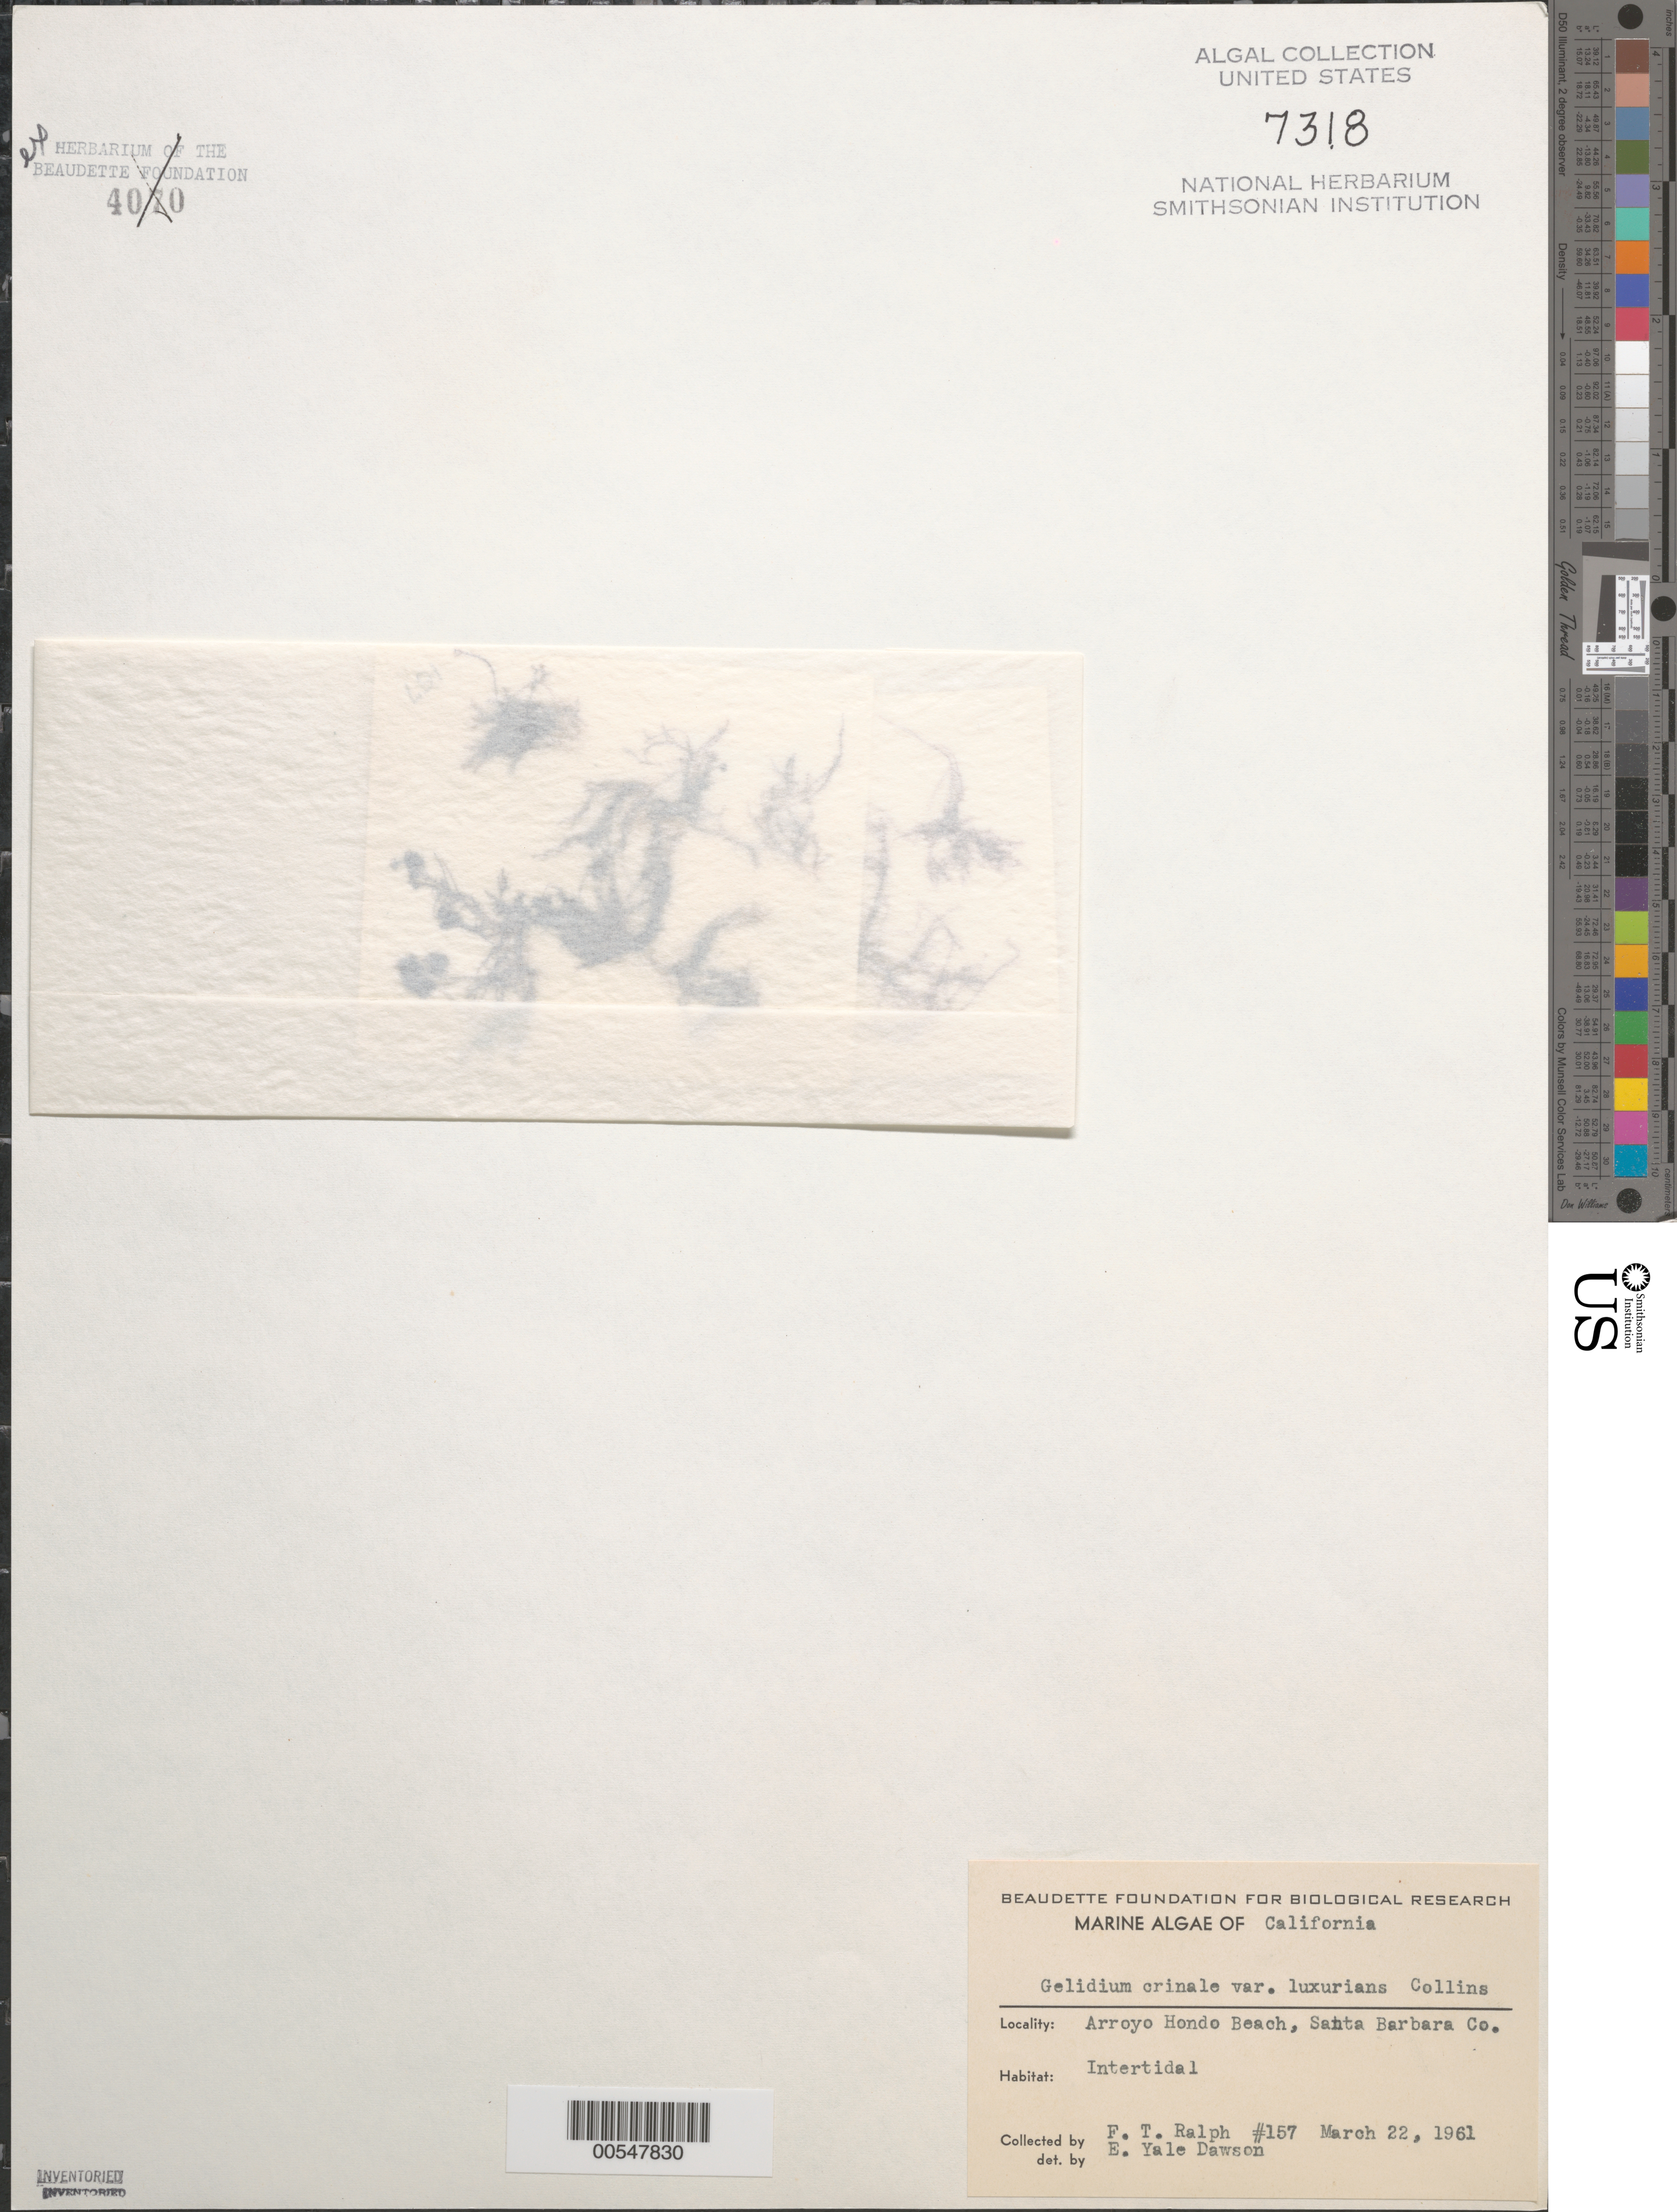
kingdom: Plantae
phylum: Rhodophyta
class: Florideophyceae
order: Gelidiales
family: Gelidiaceae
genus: Gelidium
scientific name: Gelidium crinale var. luxurians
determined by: Dawson, E. Y.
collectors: F. Ralph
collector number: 157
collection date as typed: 22 Mar 1961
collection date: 1961-03-22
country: United States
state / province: California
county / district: Santa Barbara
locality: Arroyo Honda Beach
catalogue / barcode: US 7318